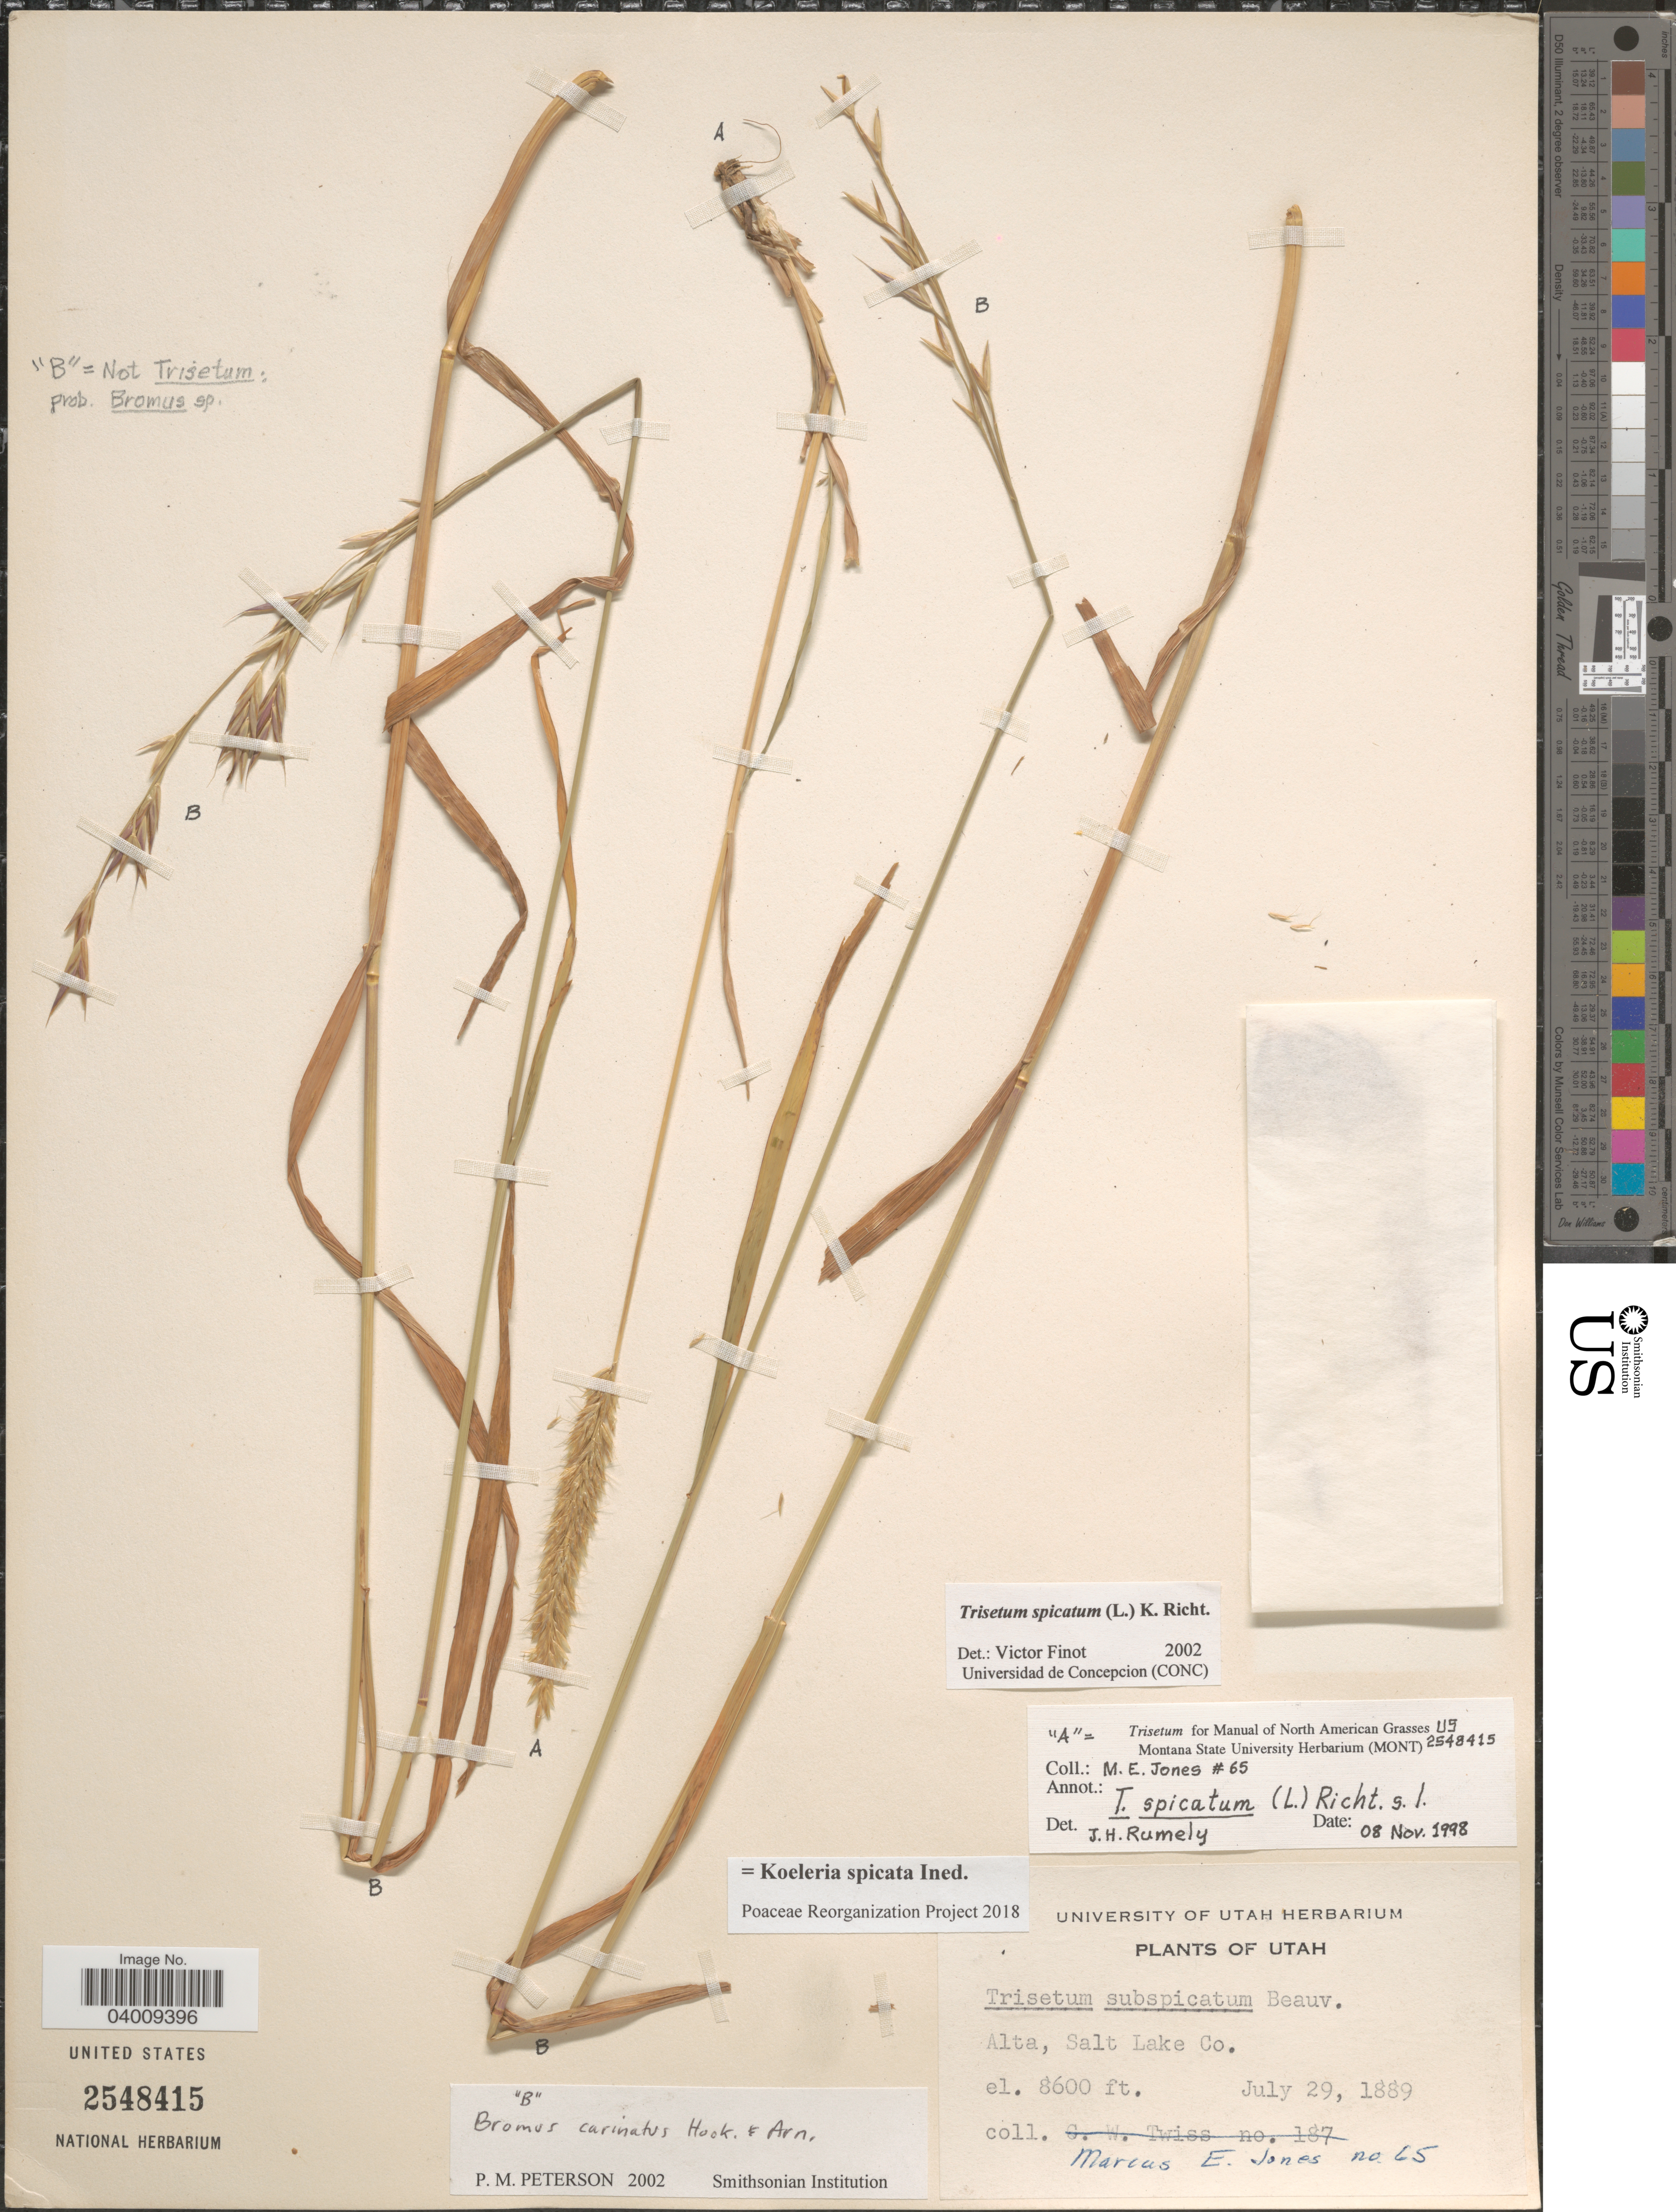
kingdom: Plantae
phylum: Tracheophyta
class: Liliopsida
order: Poales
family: Poaceae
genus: Koeleria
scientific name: Koeleria spicata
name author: (L.) Barberá et al.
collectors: M. E. Jones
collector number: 65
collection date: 1889-07-29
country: United States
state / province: Utah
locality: Alta, Salt Lake Co.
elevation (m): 2621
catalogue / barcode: US 2548415